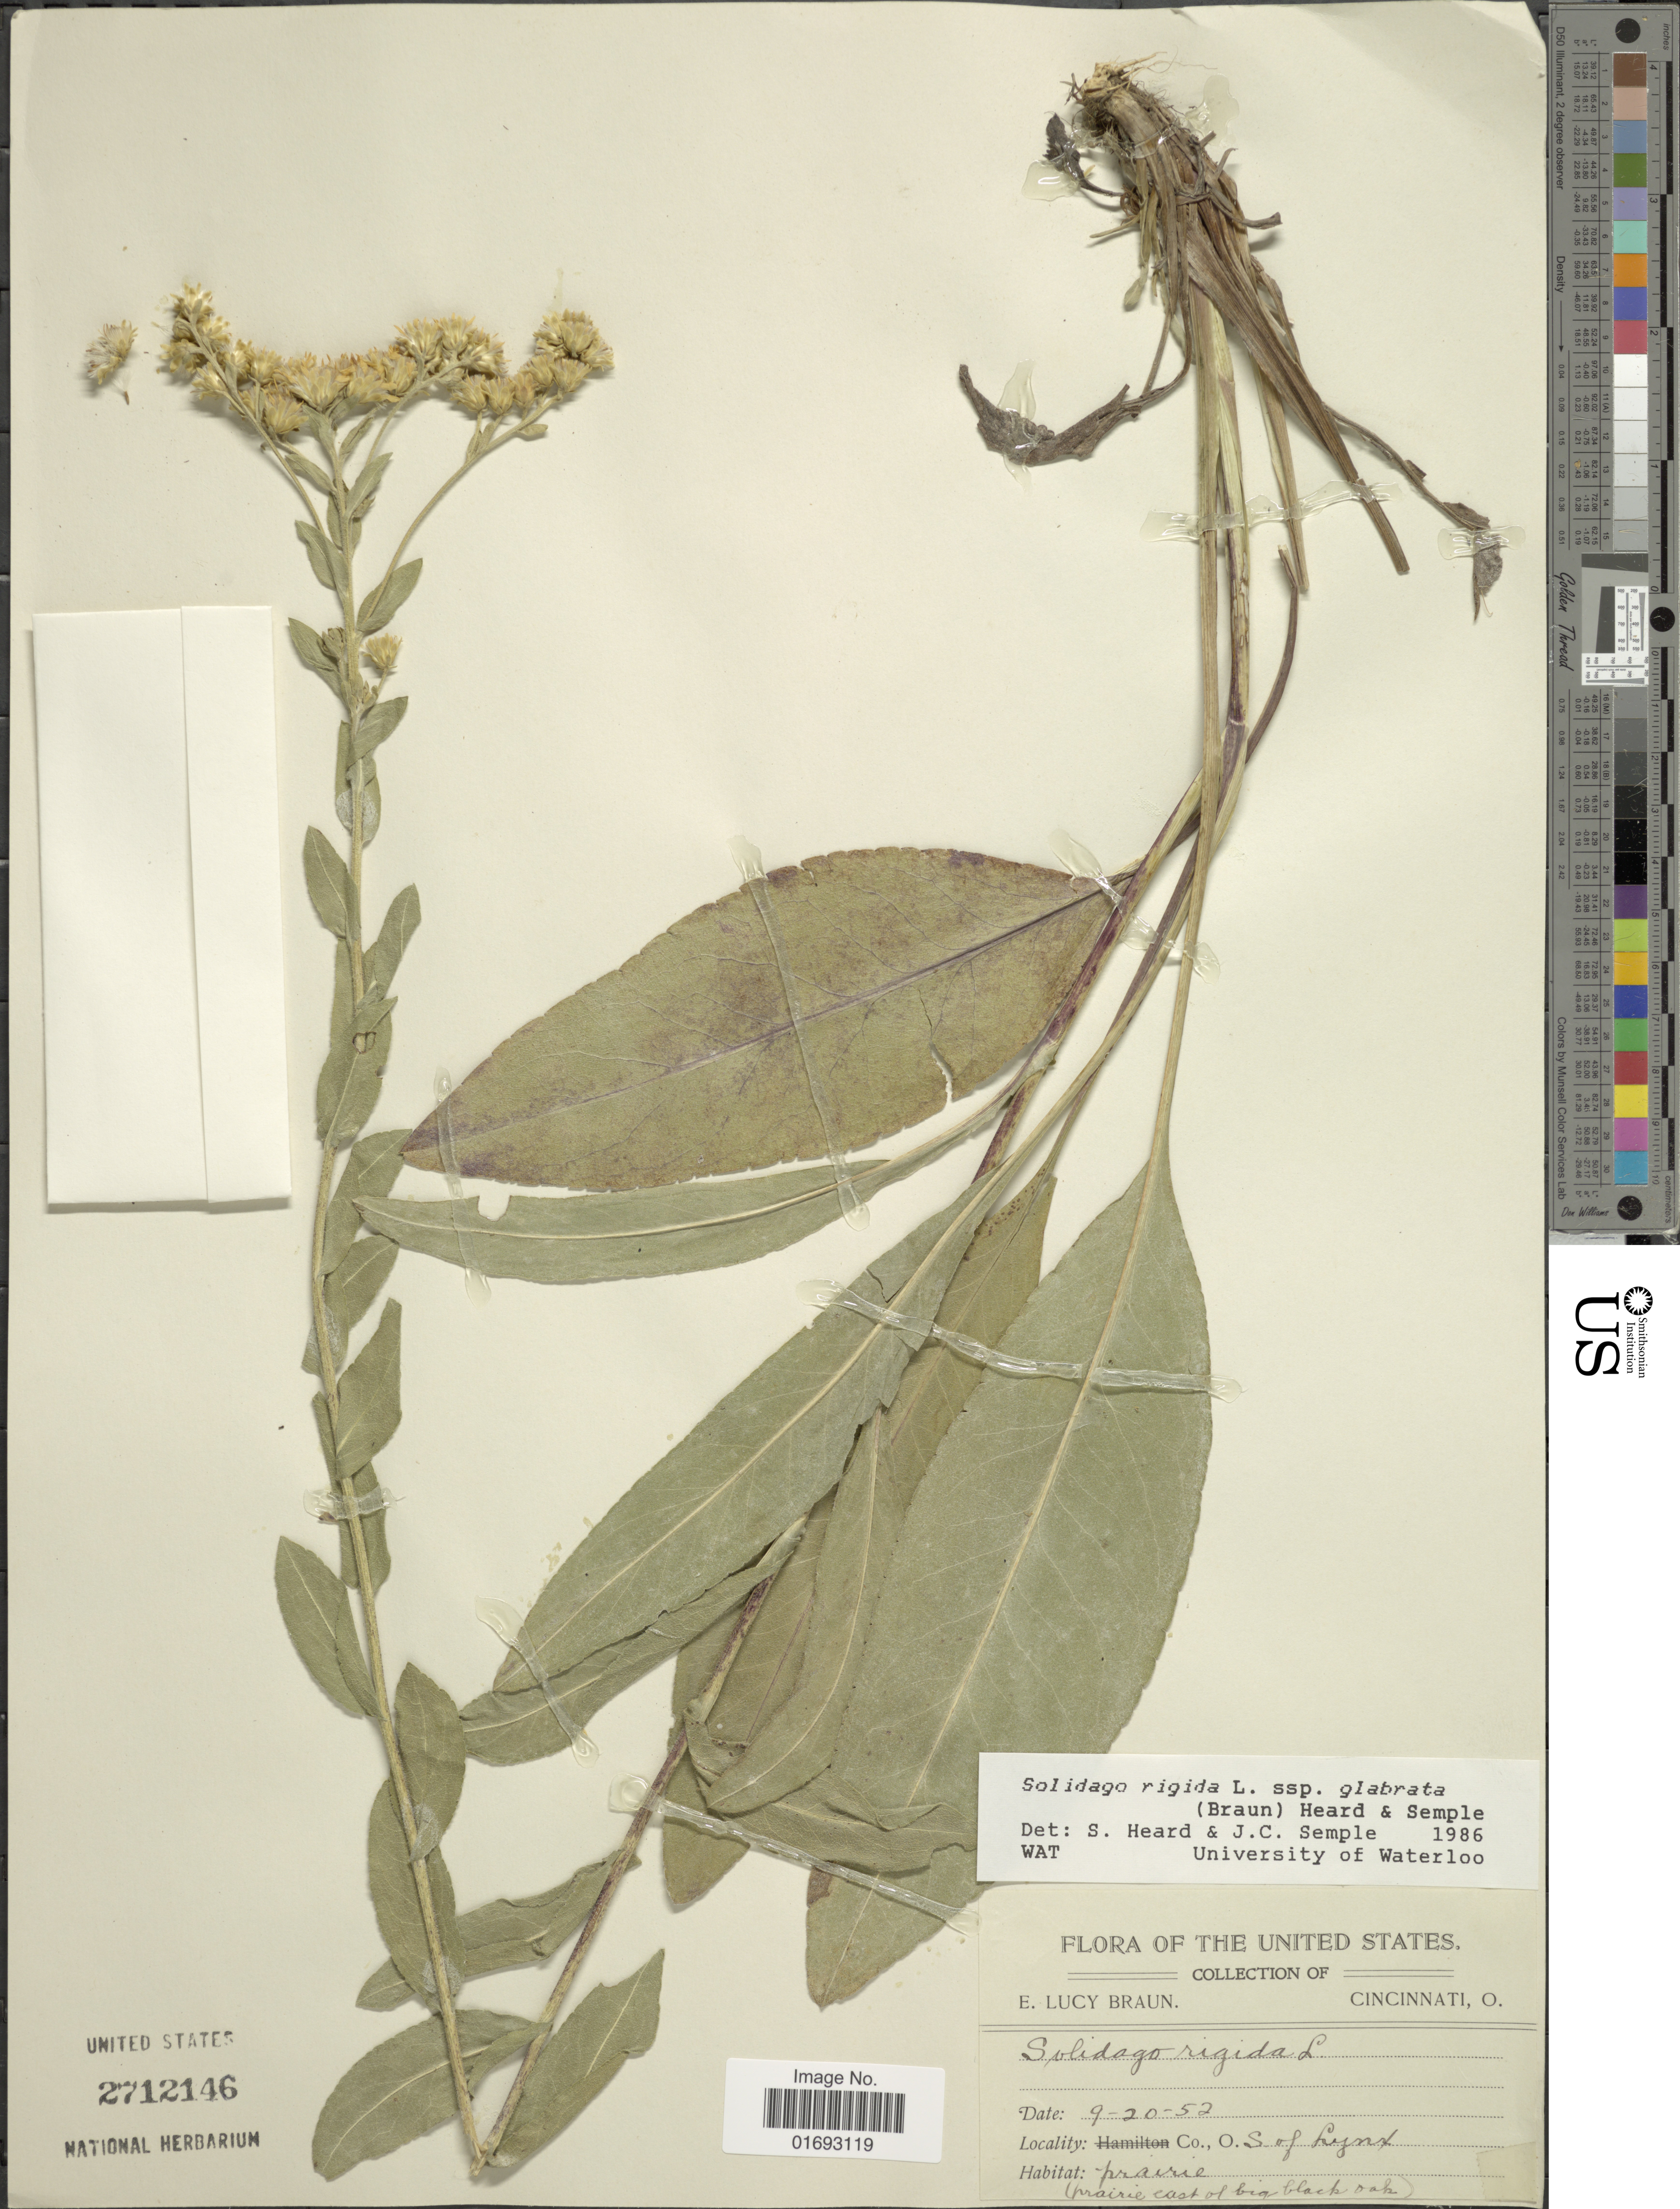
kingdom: Plantae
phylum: Tracheophyta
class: Magnoliopsida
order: Asterales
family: Asteraceae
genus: Oligoneuron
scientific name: Oligoneuron rigidum var. glabrata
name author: (E.L. Braun) G.L. Nesom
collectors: E. L. Braun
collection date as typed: Transcribed d/m/y: 20/9/52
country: United States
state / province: Ohio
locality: Cincinatti, O. S of Luynx, prairie (prairie east of big black oak)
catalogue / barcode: US 2712146